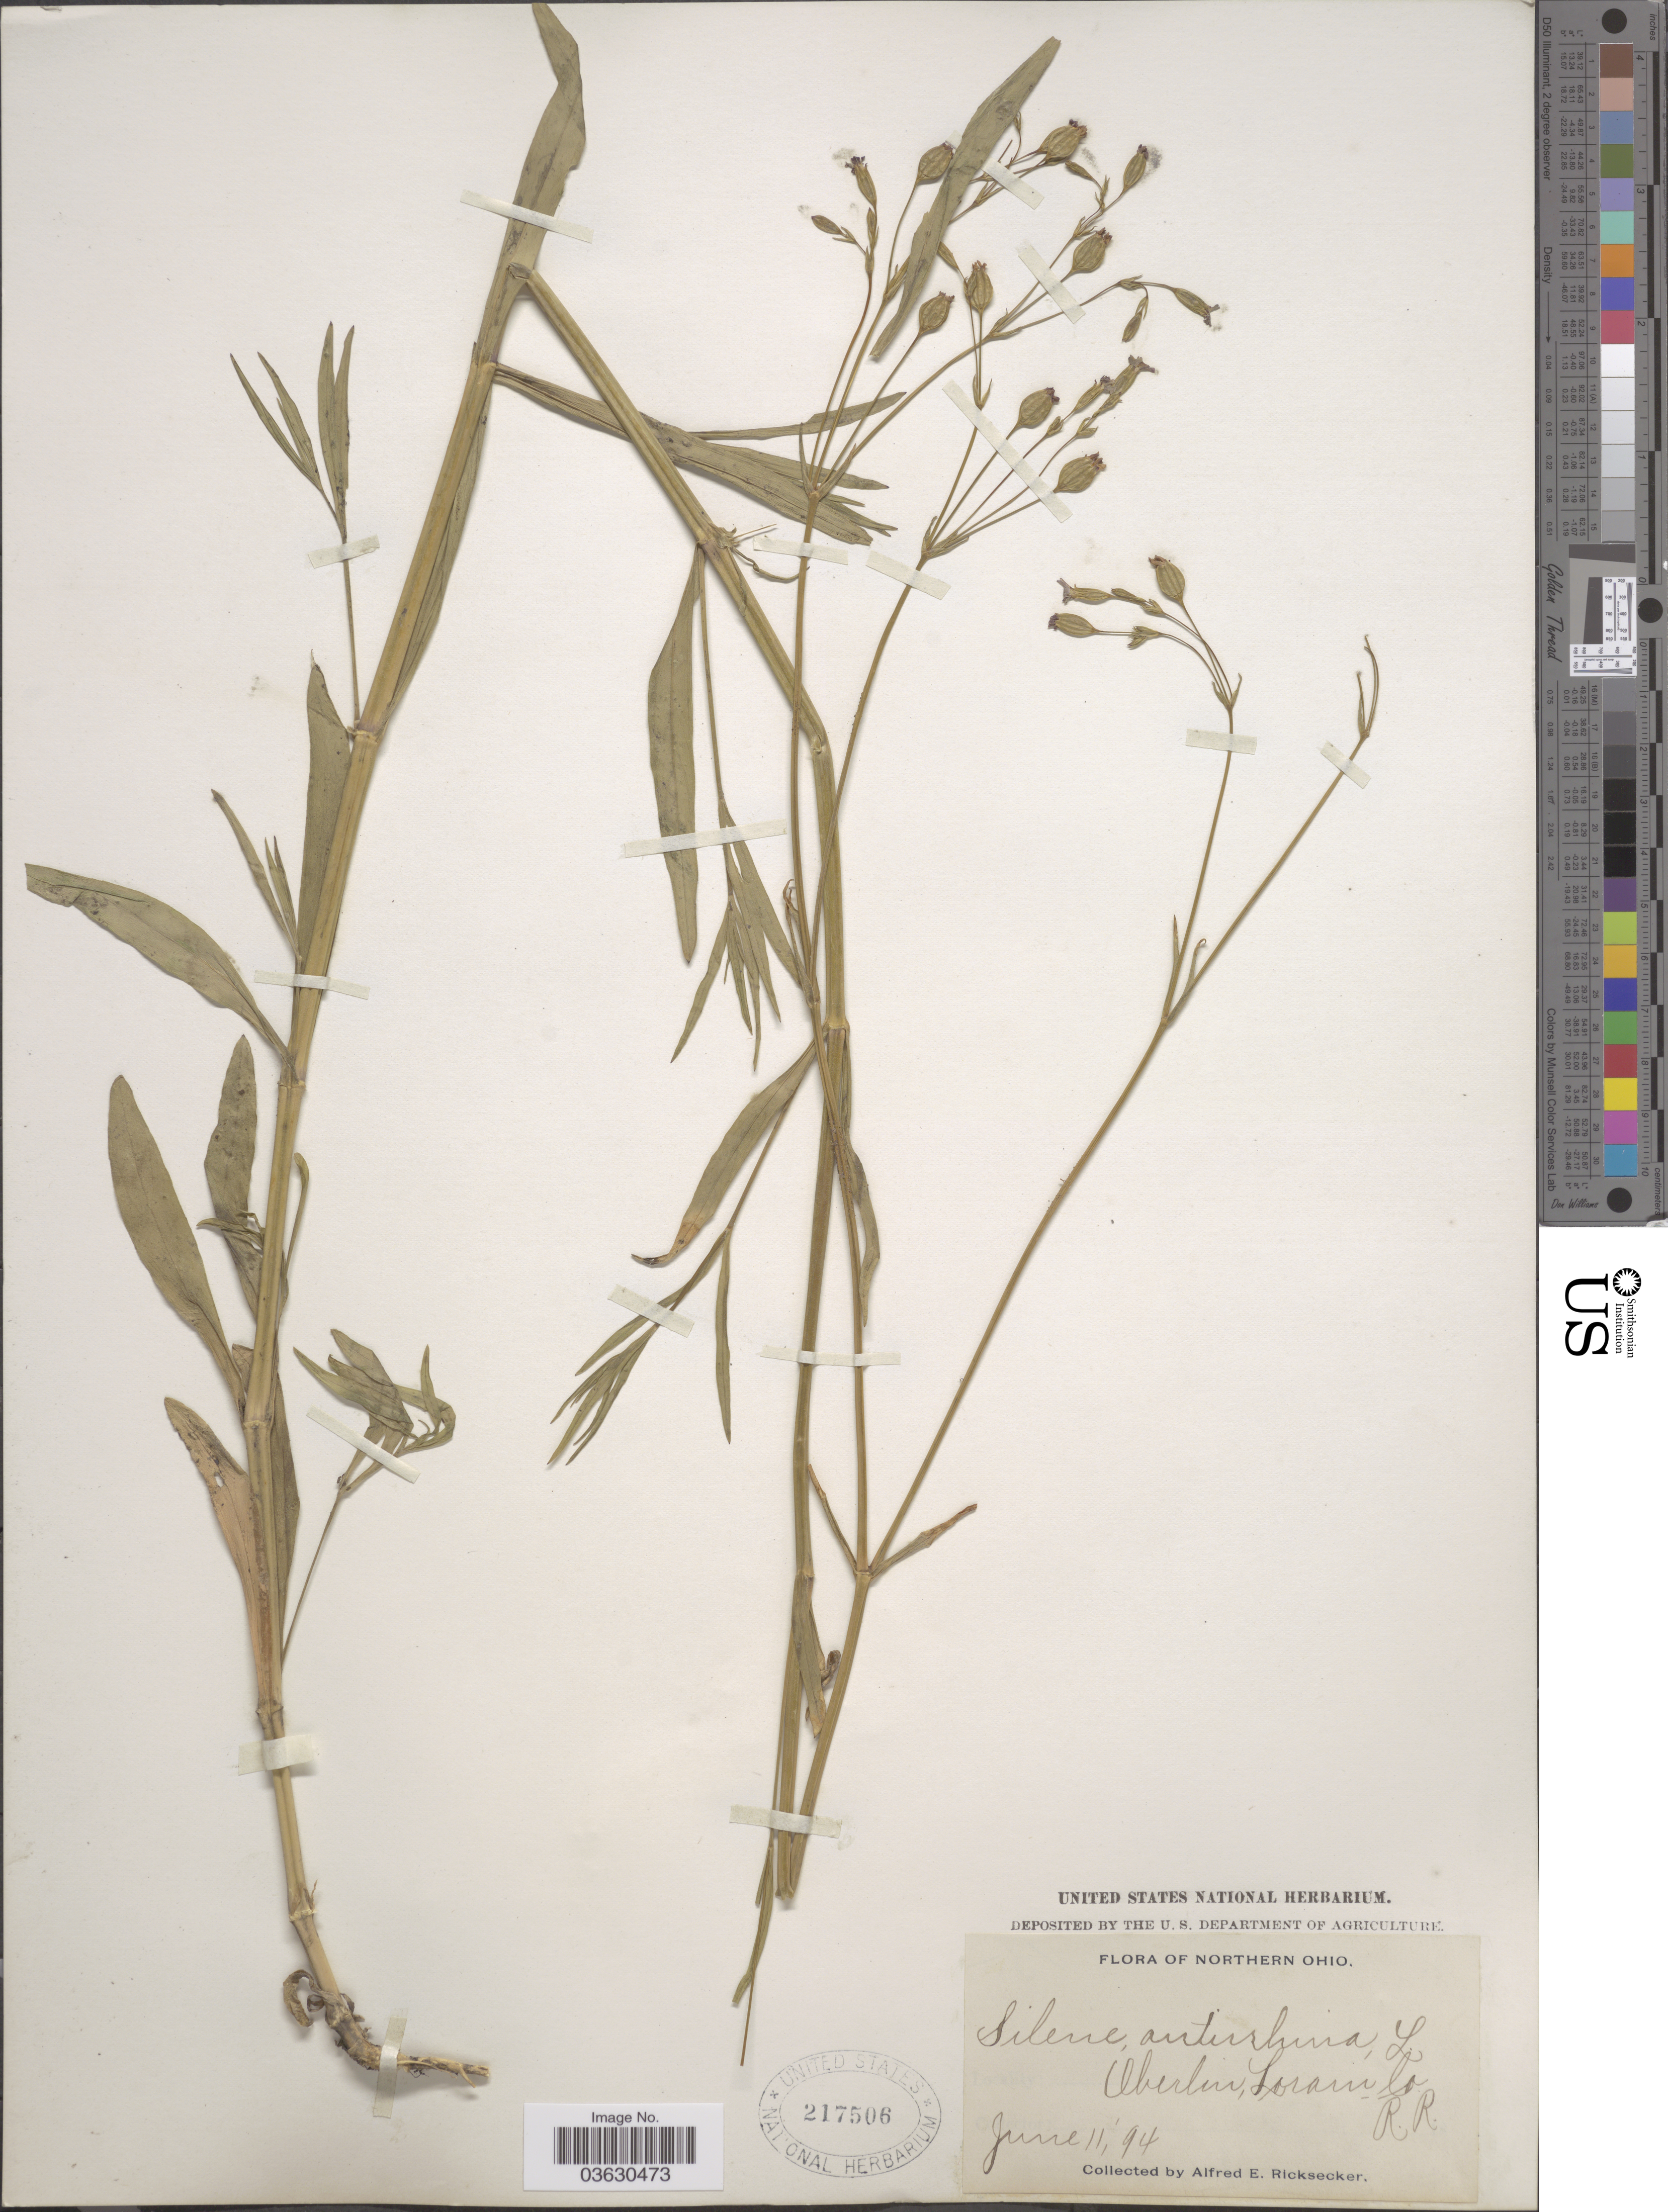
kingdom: Plantae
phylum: Tracheophyta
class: Magnoliopsida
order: Caryophyllales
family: Caryophyllaceae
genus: Silene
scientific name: Silene antirrhina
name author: L.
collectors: A. E. Ricksecker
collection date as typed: Transcribed d/m/y: 11/6/94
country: United States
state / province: Ohio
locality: Northern Ohio. Oberlin, Lorain Co. R.R.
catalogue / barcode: US 217506